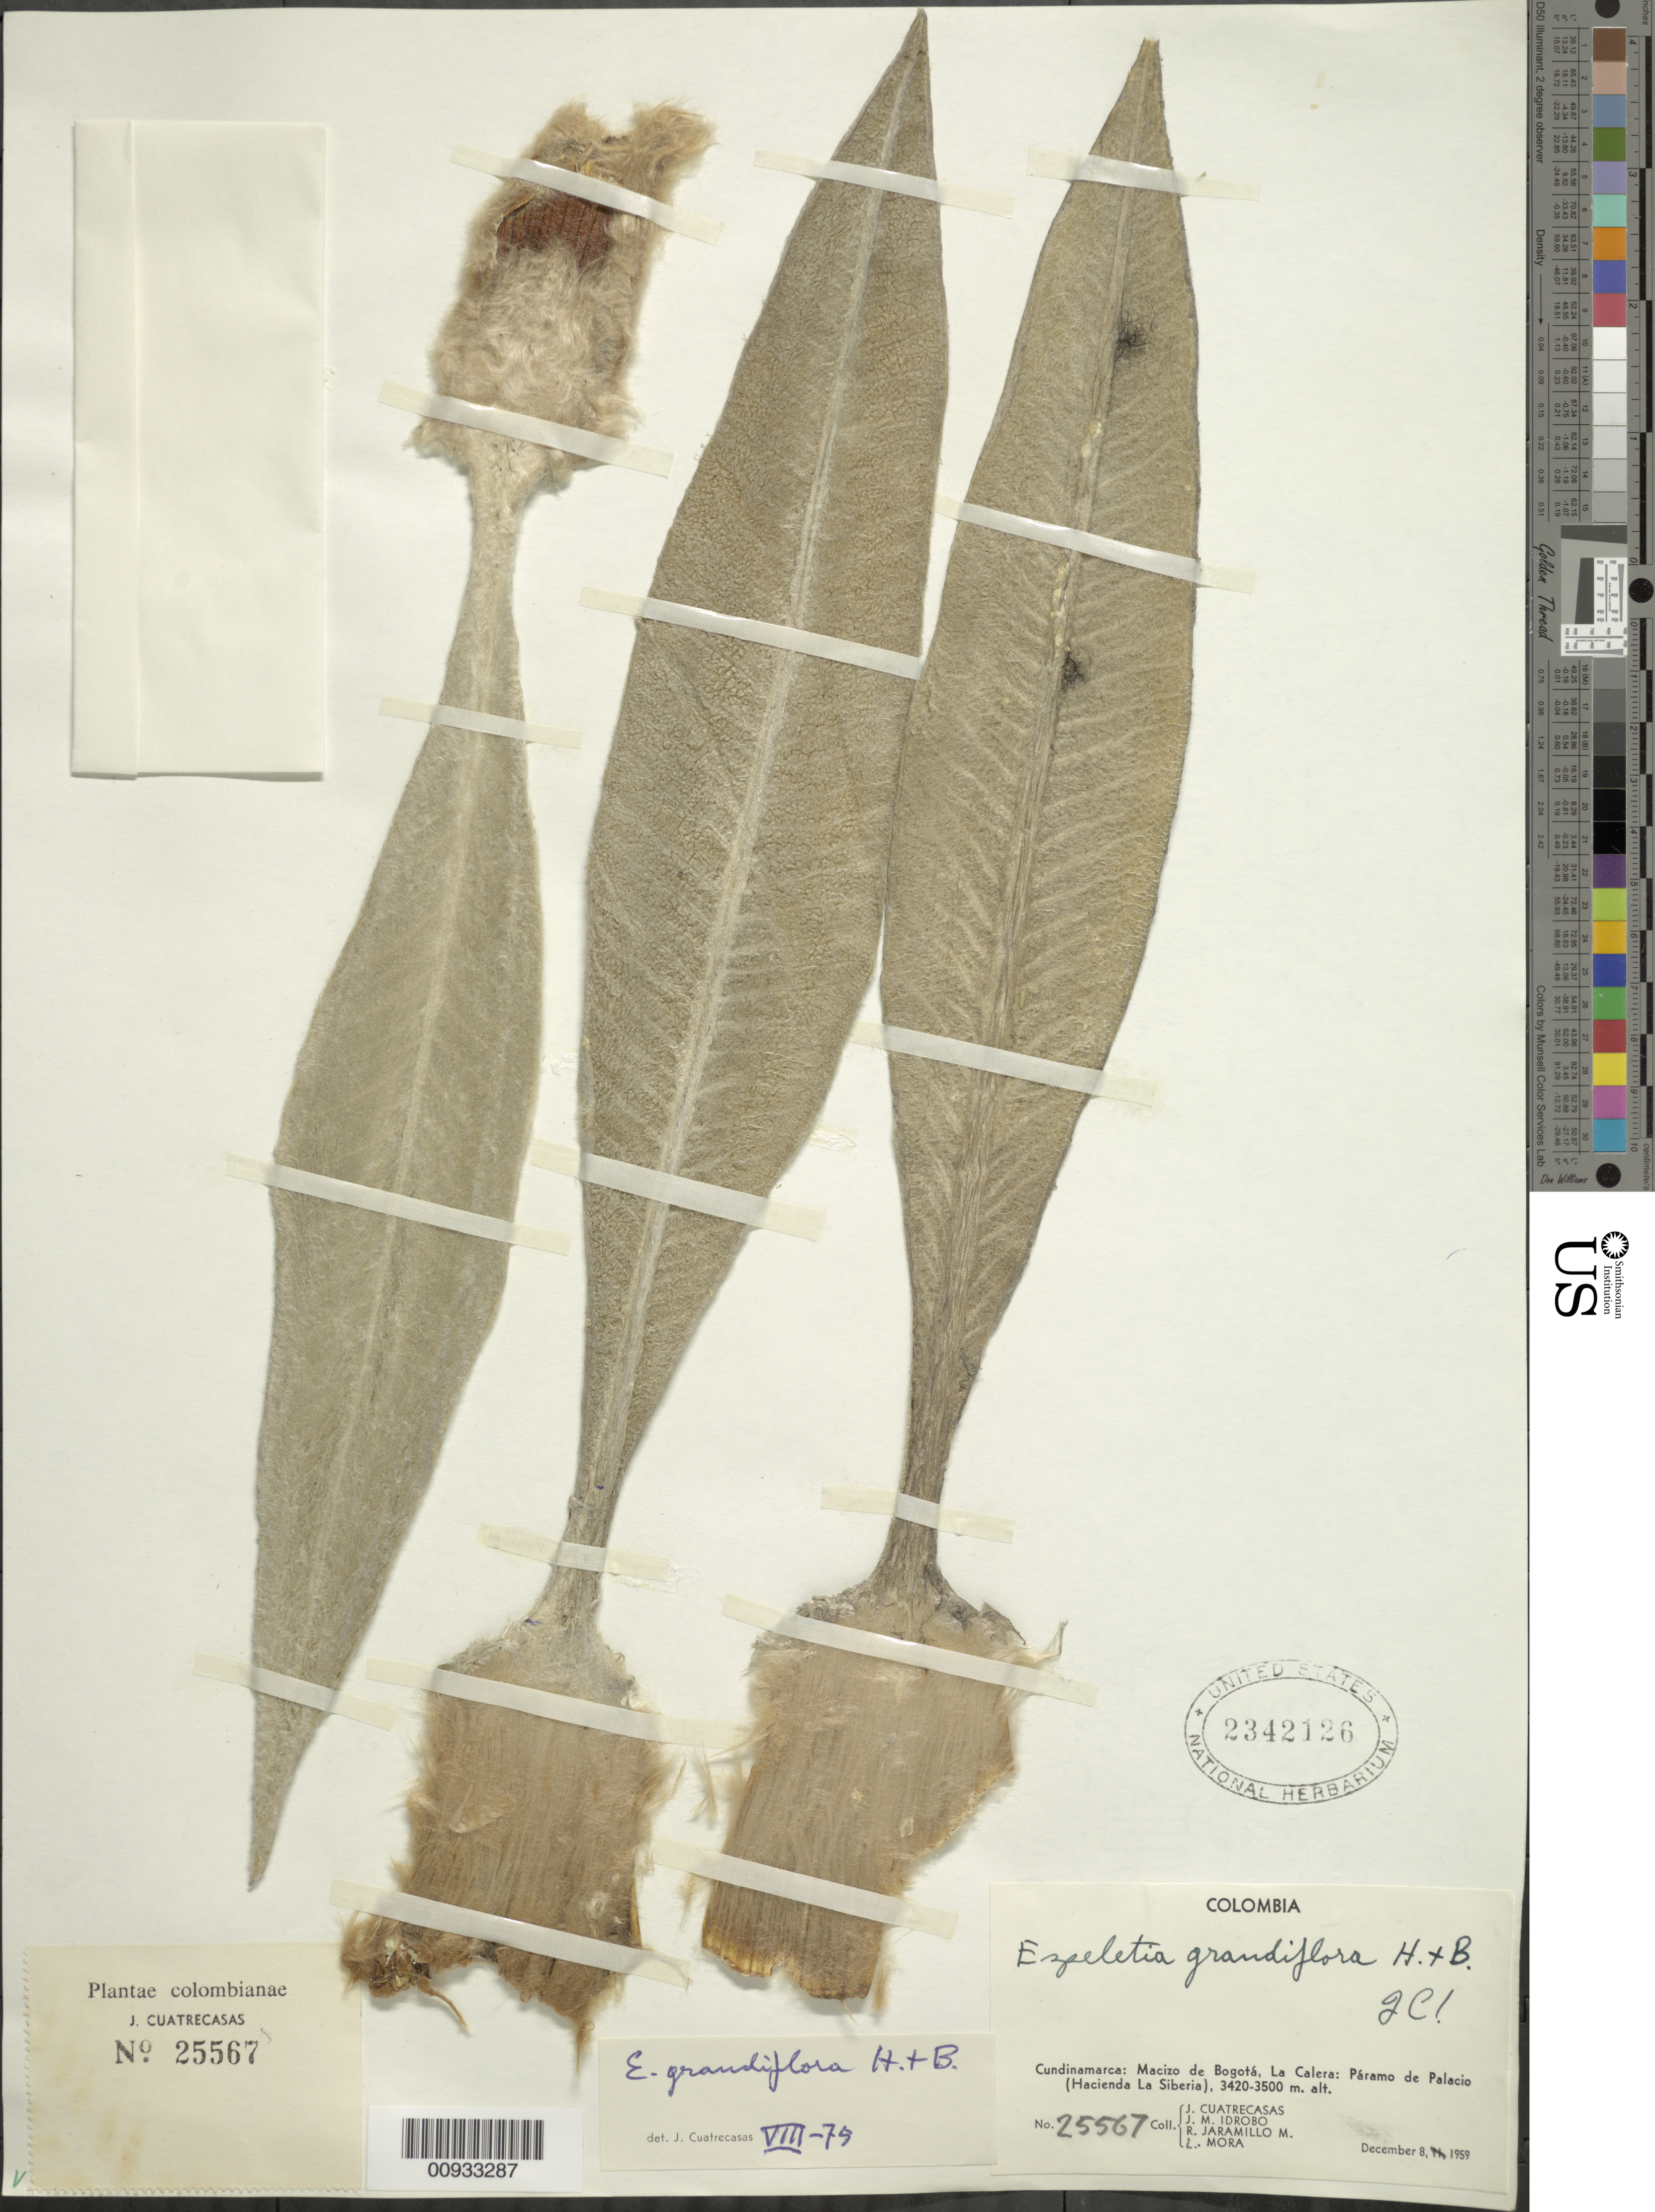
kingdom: Plantae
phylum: Tracheophyta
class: Magnoliopsida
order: Asterales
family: Asteraceae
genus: Espeletia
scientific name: Espeletia grandiflora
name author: Humb. & Bonpl.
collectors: J. Cuatrecasas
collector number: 25567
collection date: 1959-12-08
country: Colombia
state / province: Cundinamarca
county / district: La Calera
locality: Páramo de Palacios. Macizo de Bogotá, La Calera (Hacienda La Siberia).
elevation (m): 3420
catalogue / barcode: US 2342126